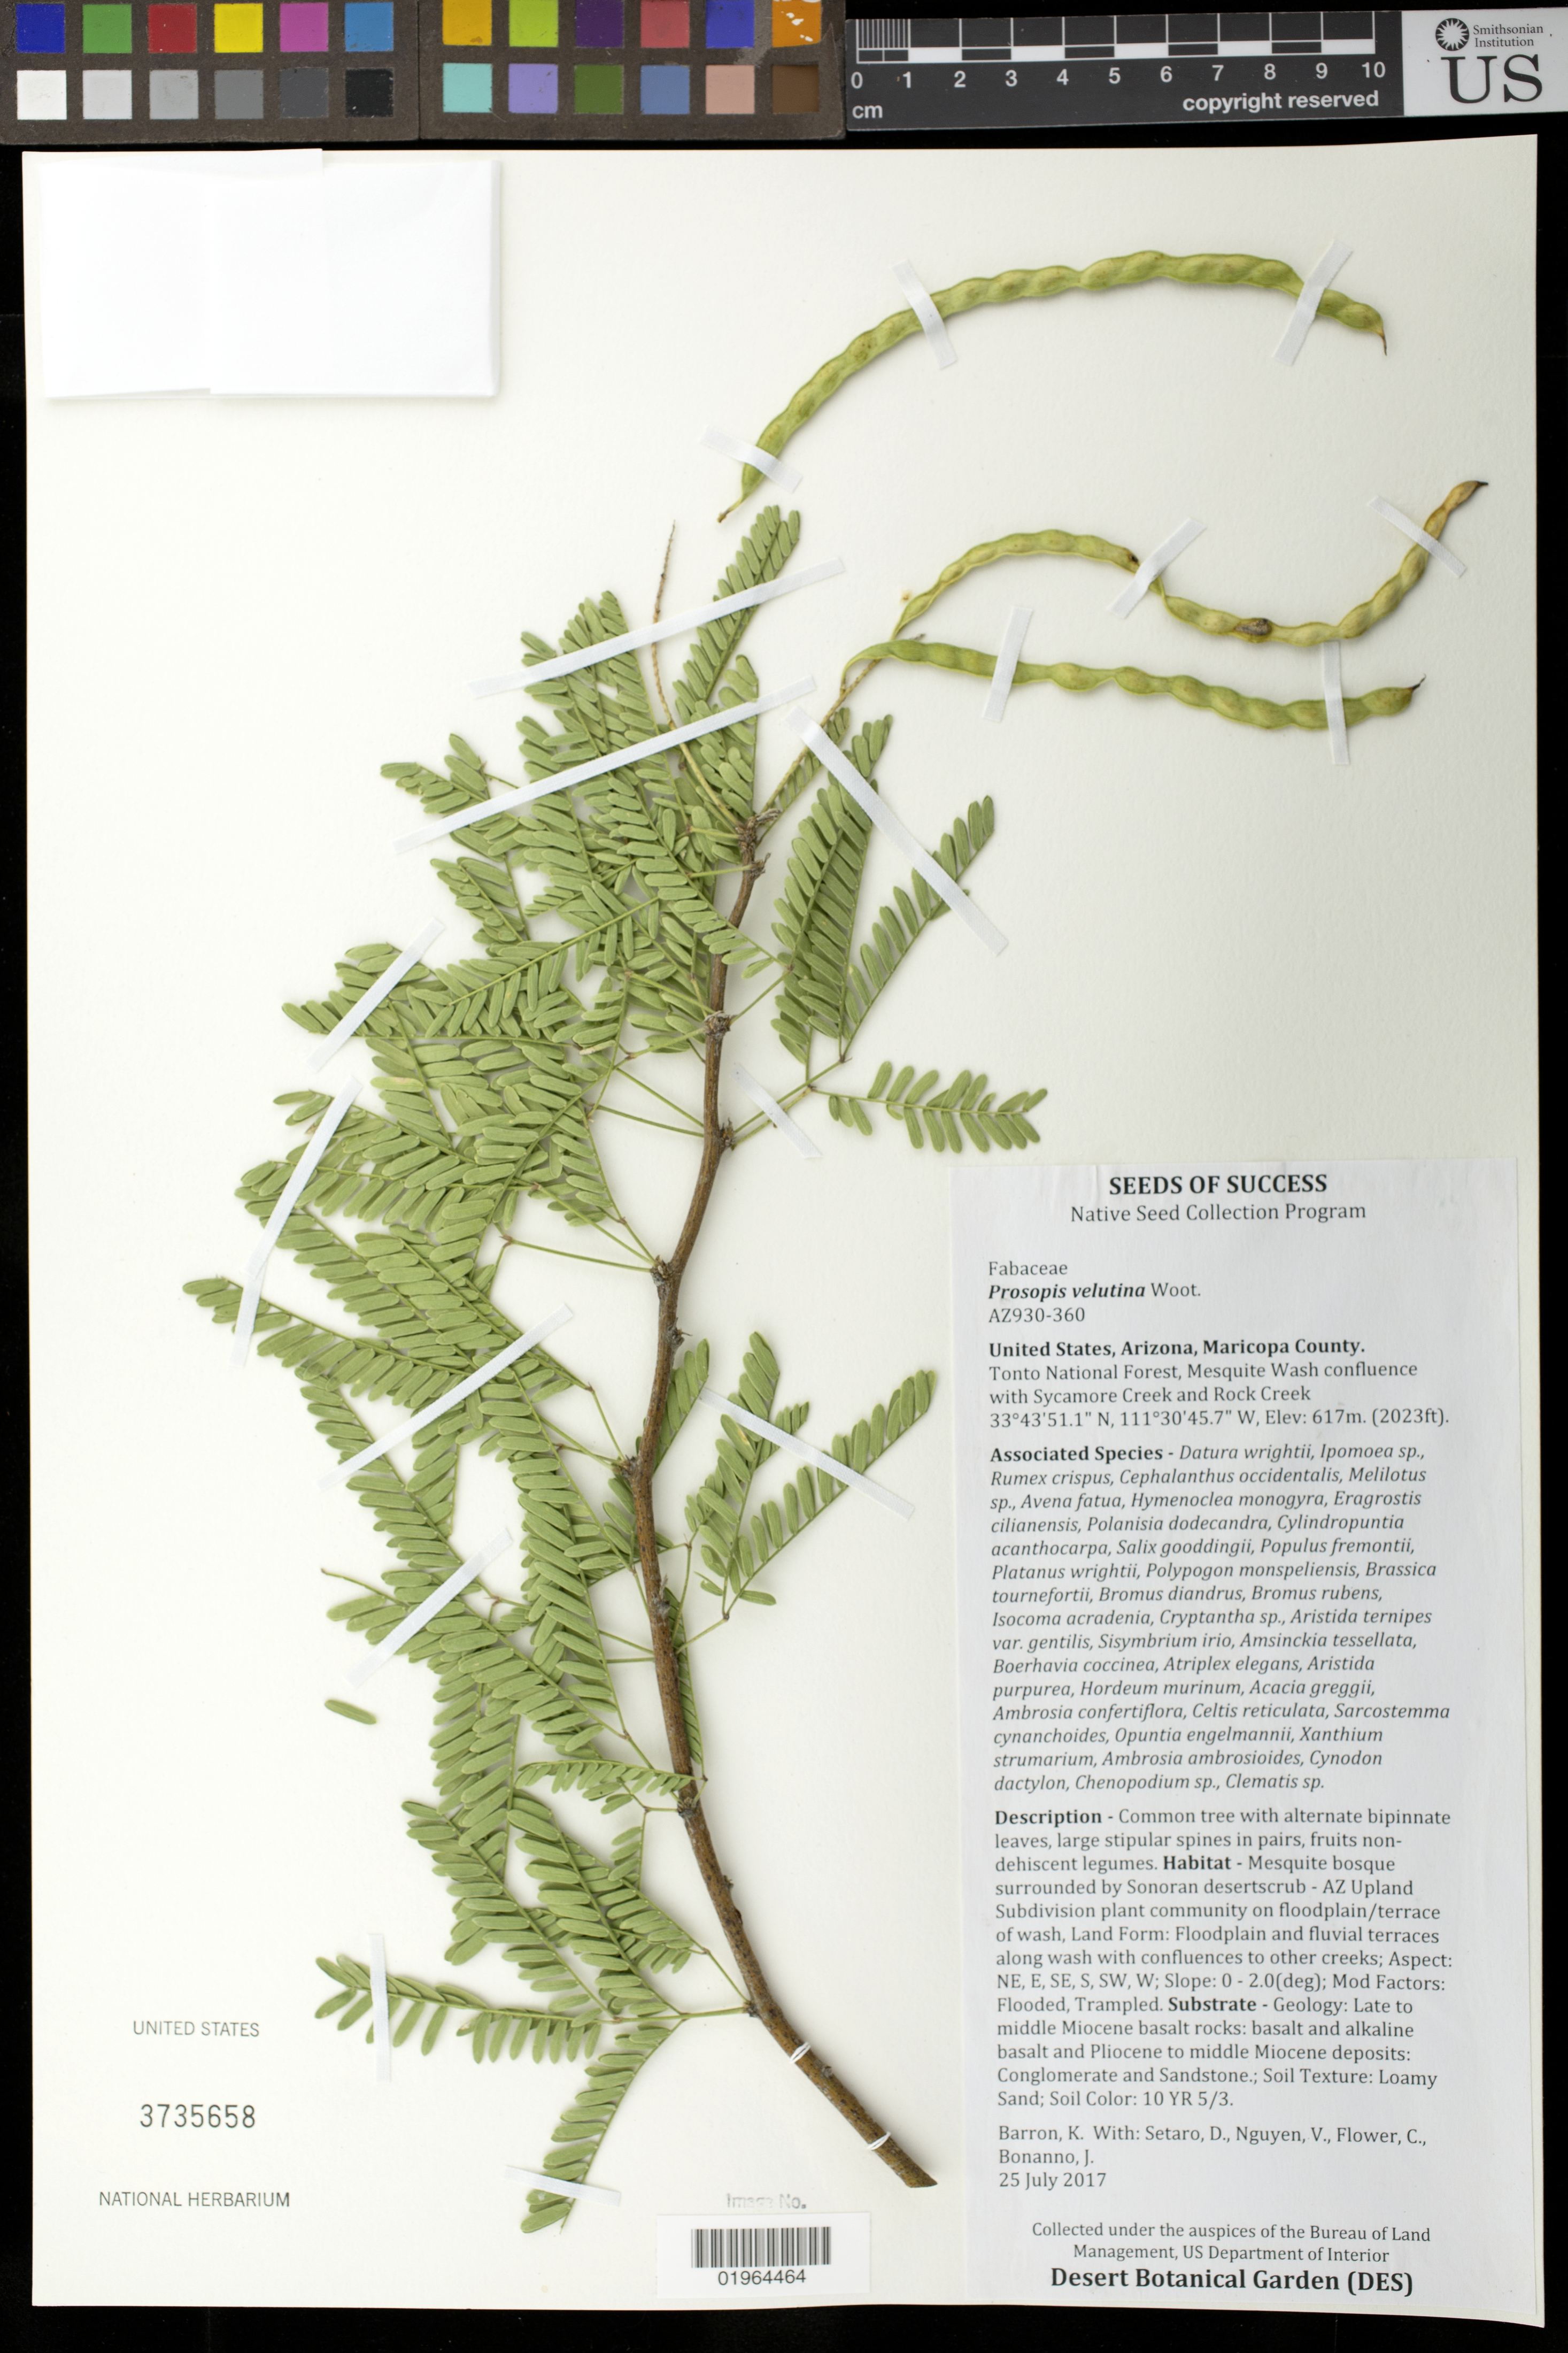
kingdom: Plantae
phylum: Tracheophyta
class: Magnoliopsida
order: Fabales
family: Fabaceae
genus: Prosopis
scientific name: Prosopis velutina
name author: Wooton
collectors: K. Barron, D. Setaro, V. D. Nguyen, C. Flower & J. Bonanno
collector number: AZ930-360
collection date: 2017-07-25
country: United States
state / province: Arizona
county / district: Maricopa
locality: Tonto National Forest, Mesquite Wash confluence with Sycamore Creek and Rock Creek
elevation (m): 617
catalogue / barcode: US 3735658